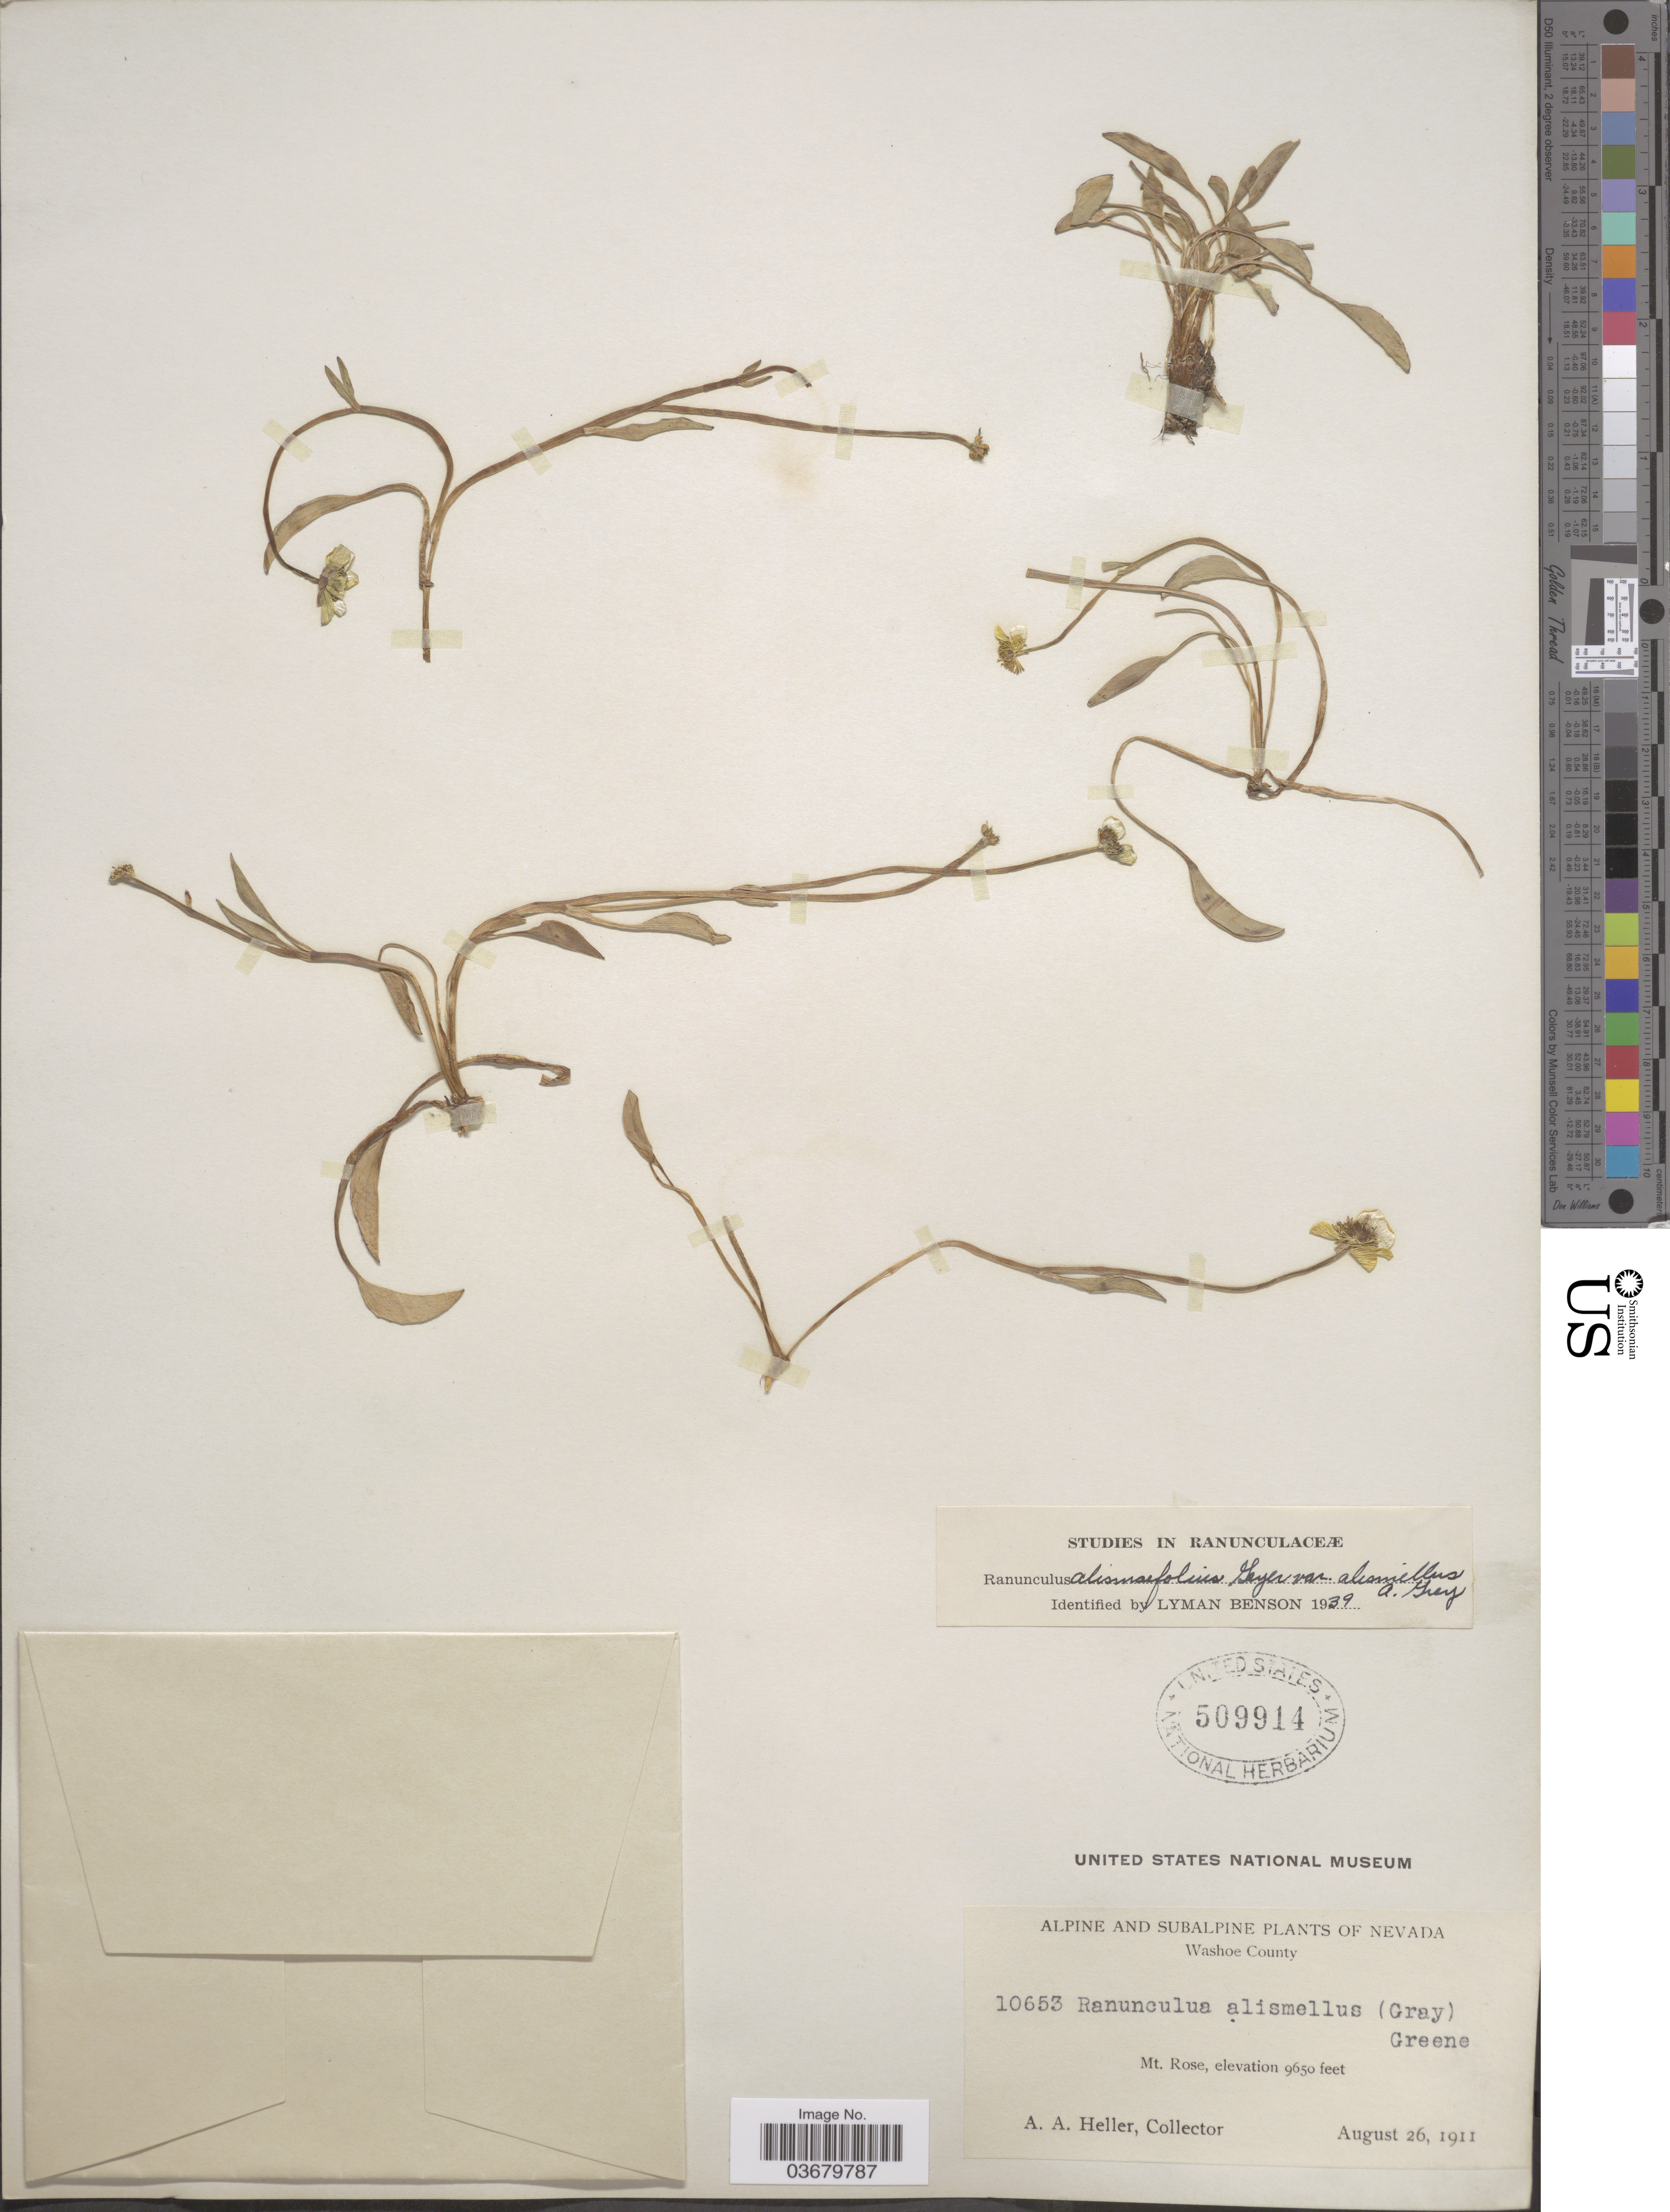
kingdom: Plantae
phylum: Tracheophyta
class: Magnoliopsida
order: Ranunculales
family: Ranunculaceae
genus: Ranunculus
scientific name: Ranunculus alismifolius var. alismellus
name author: A. Gray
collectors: A. A. Heller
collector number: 10653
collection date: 1911-08-26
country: United States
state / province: Nevada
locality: Alpine and Subalpine. Washoe County. Mt. Rose.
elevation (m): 2941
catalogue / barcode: US 509914